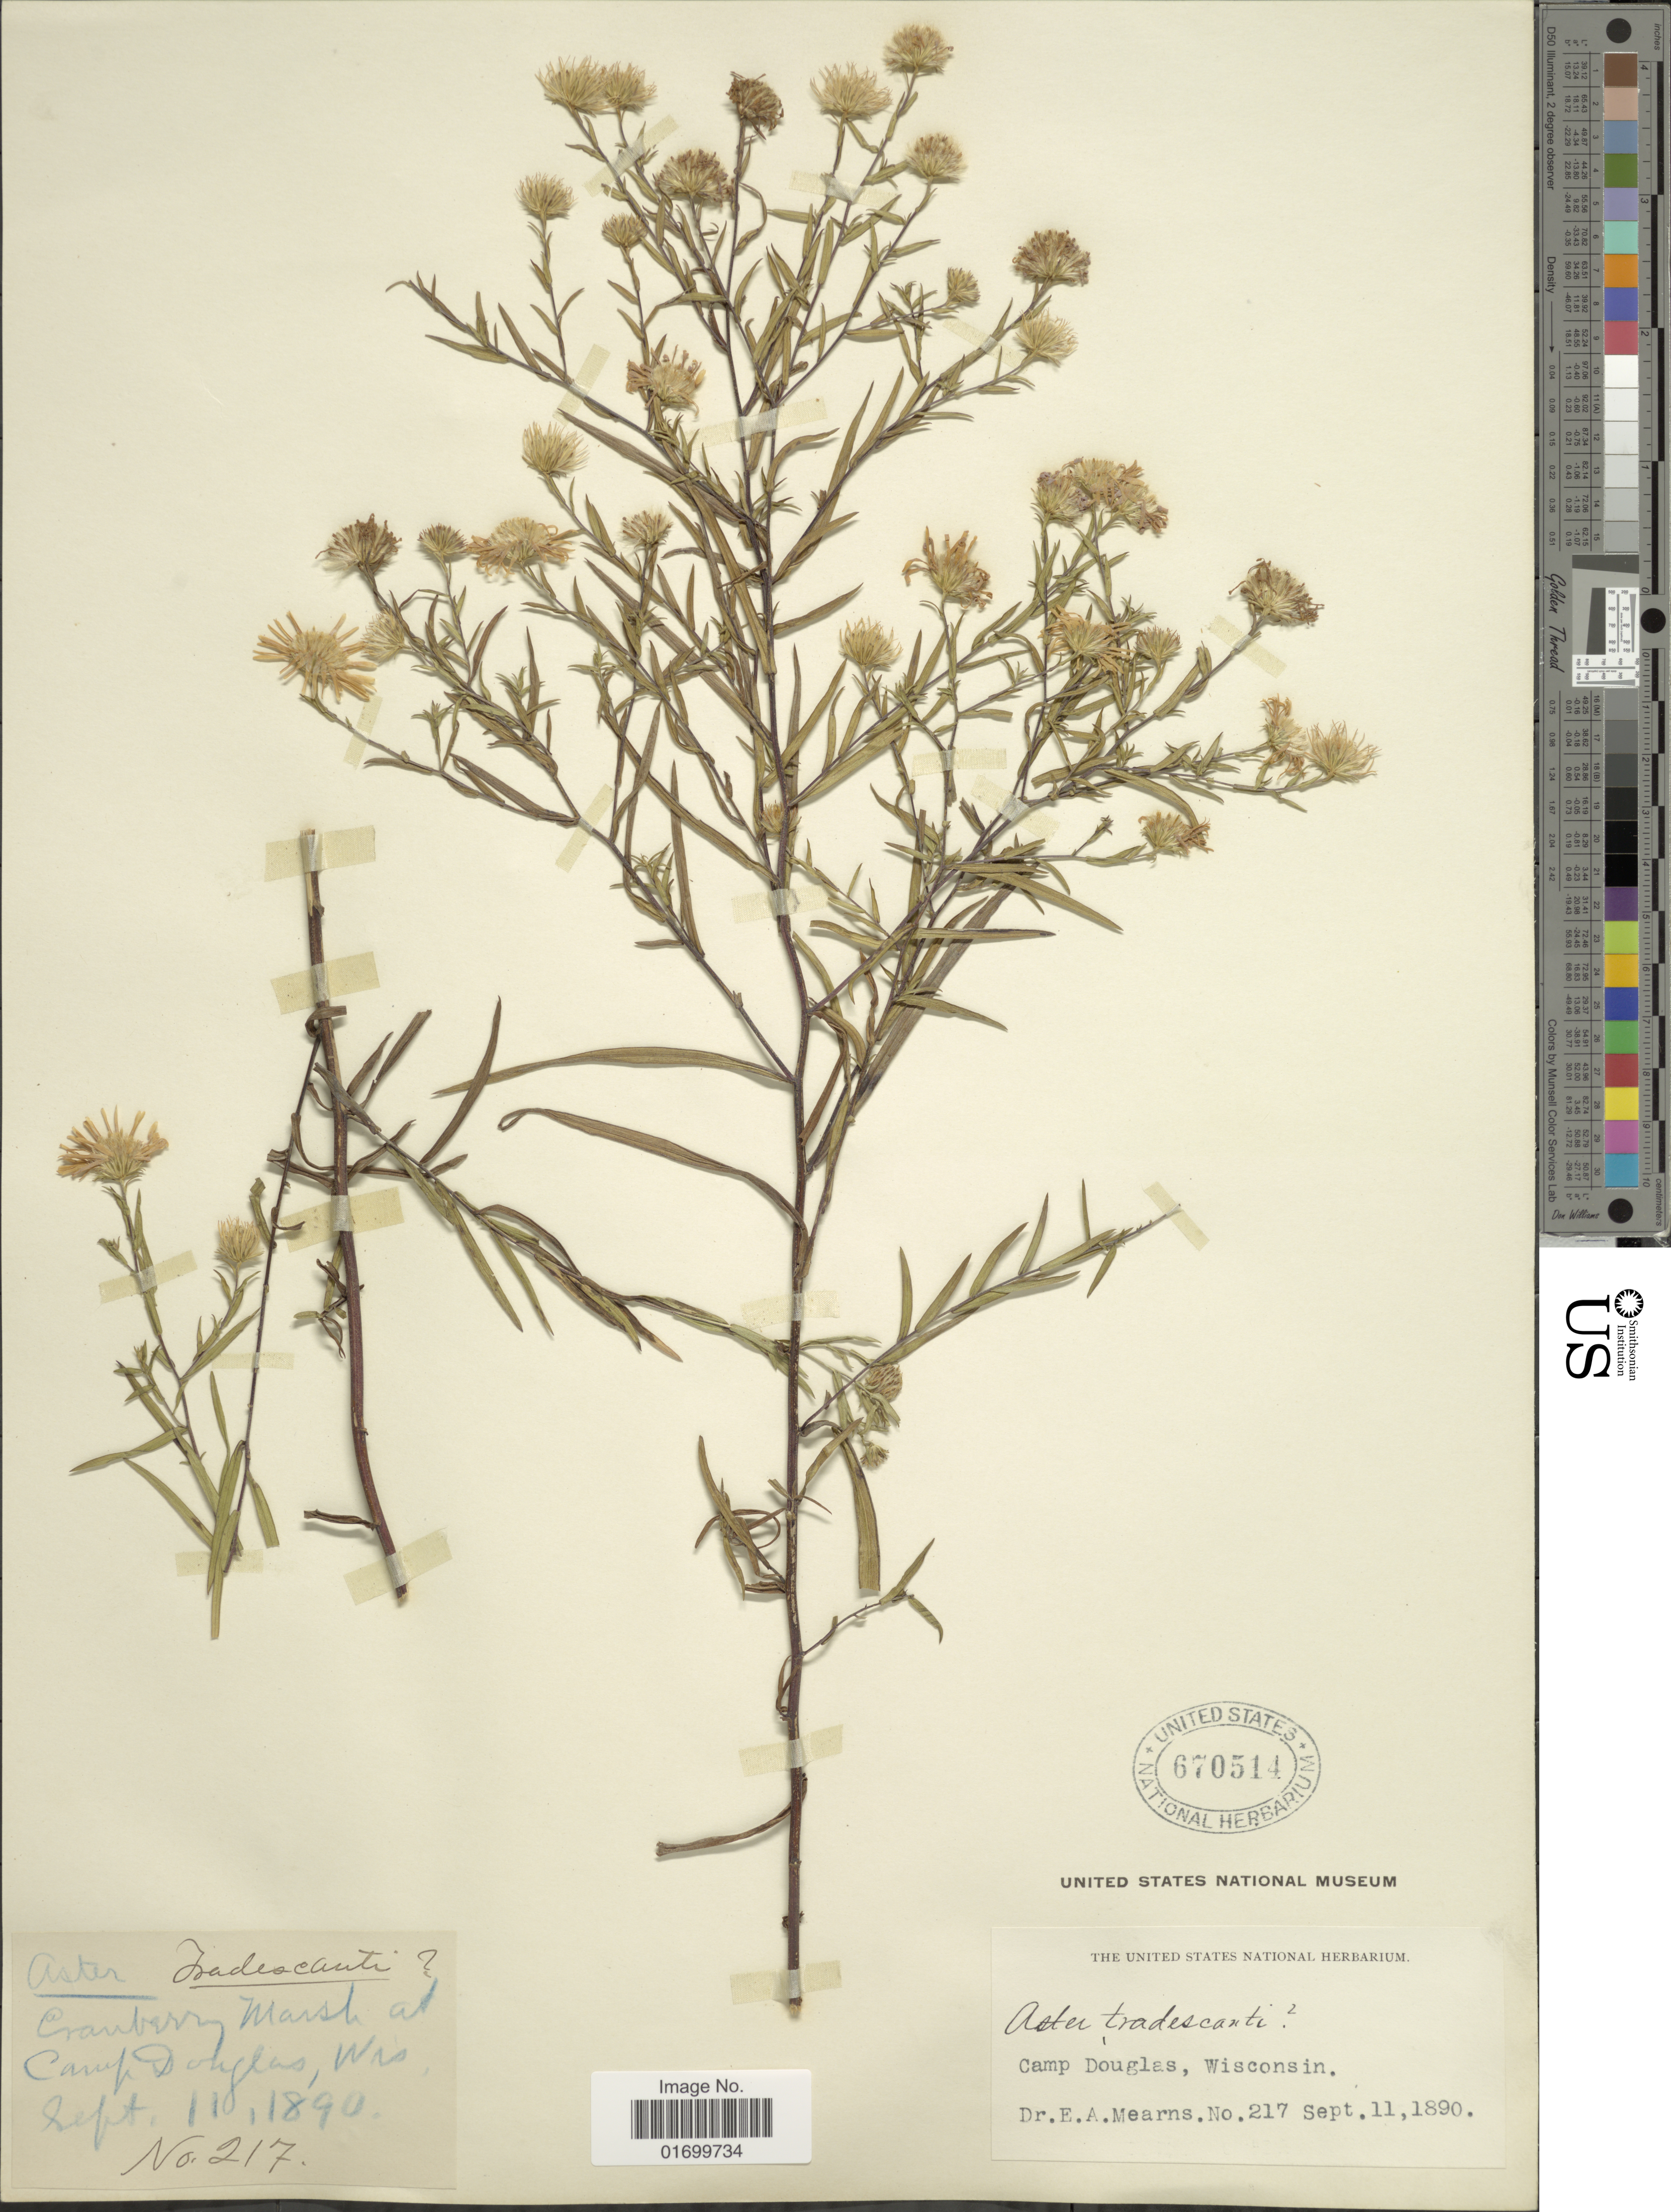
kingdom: Plantae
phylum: Tracheophyta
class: Magnoliopsida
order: Asterales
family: Asteraceae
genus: Symphyotrichum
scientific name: Symphyotrichum boreale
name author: (Torr. & A. Gray) Á. Löve & D. Löve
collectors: E. A. Mearns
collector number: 217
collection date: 1890-09-11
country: United States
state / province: Wisconsin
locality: Camp Douglas.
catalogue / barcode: US 670514